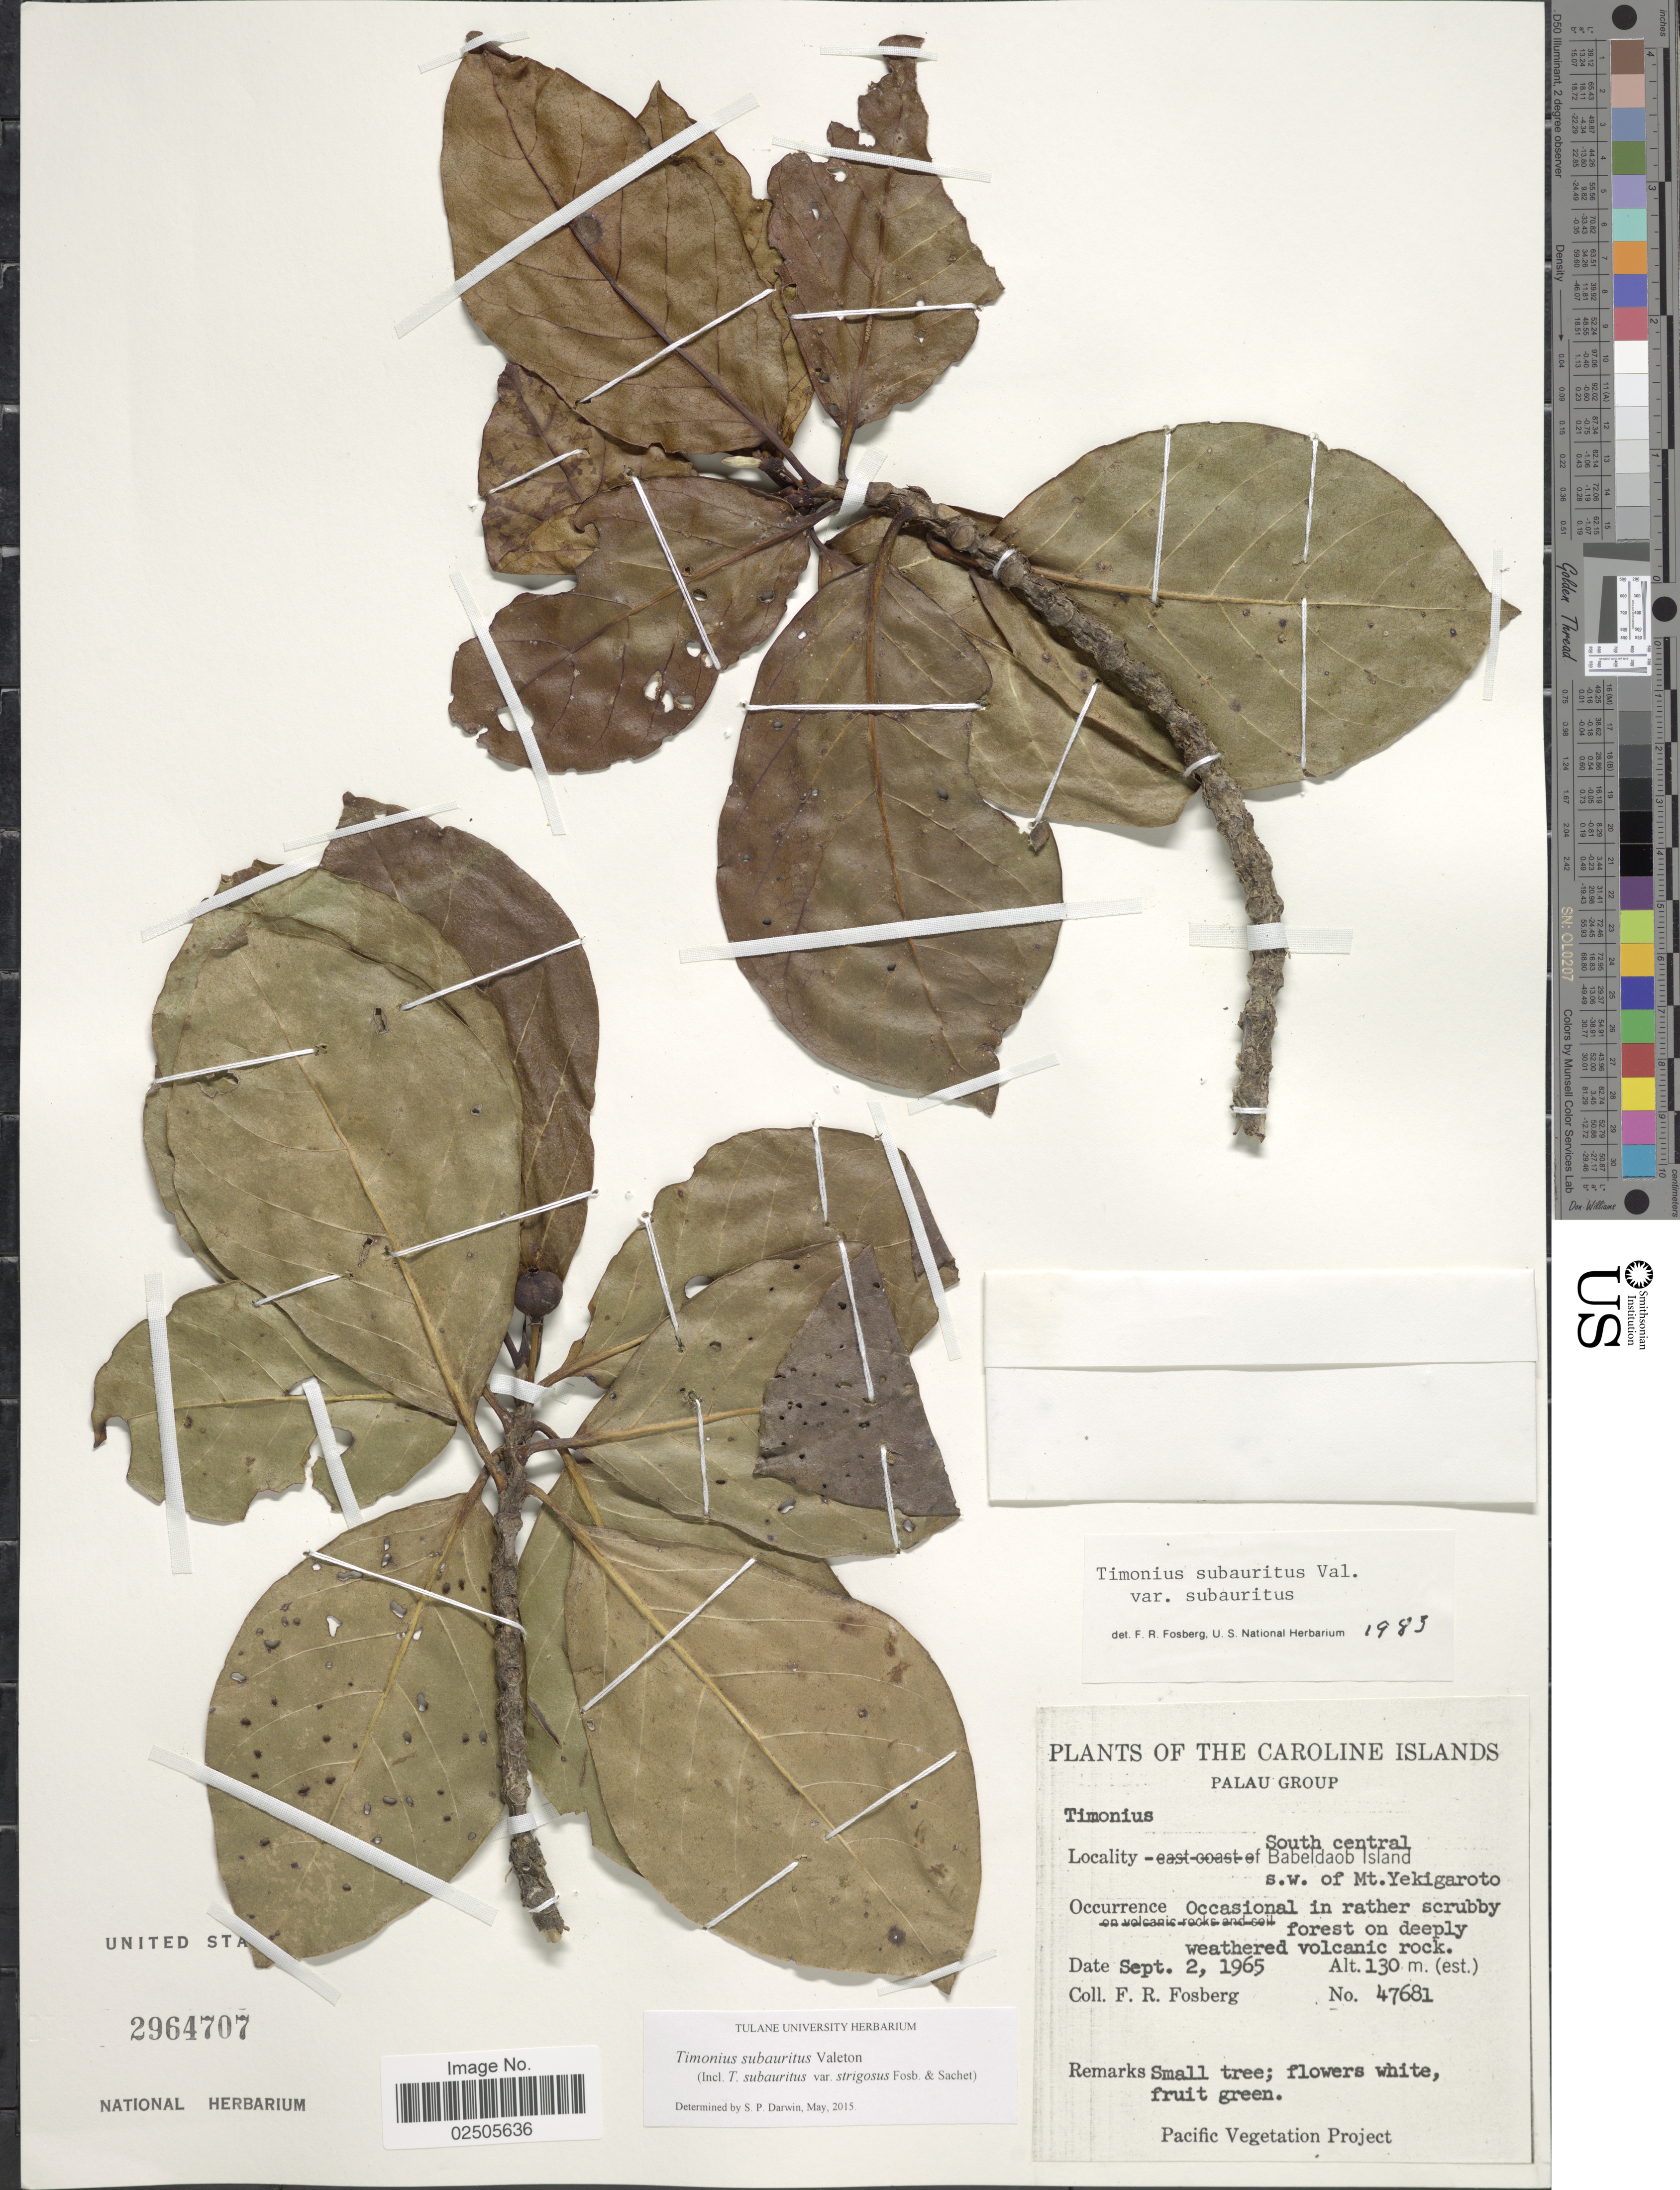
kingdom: Plantae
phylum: Tracheophyta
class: Magnoliopsida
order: Gentianales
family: Rubiaceae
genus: Timonius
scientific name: Timonius subauritus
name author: Valeton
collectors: F. R. Fosberg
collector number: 47681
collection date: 1965-09-02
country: Palau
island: Babeldaob [Babelthuap]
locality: South Central, Babeldaob Island, s.w. of Mt. Yekigaroto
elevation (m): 130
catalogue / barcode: US 2964707